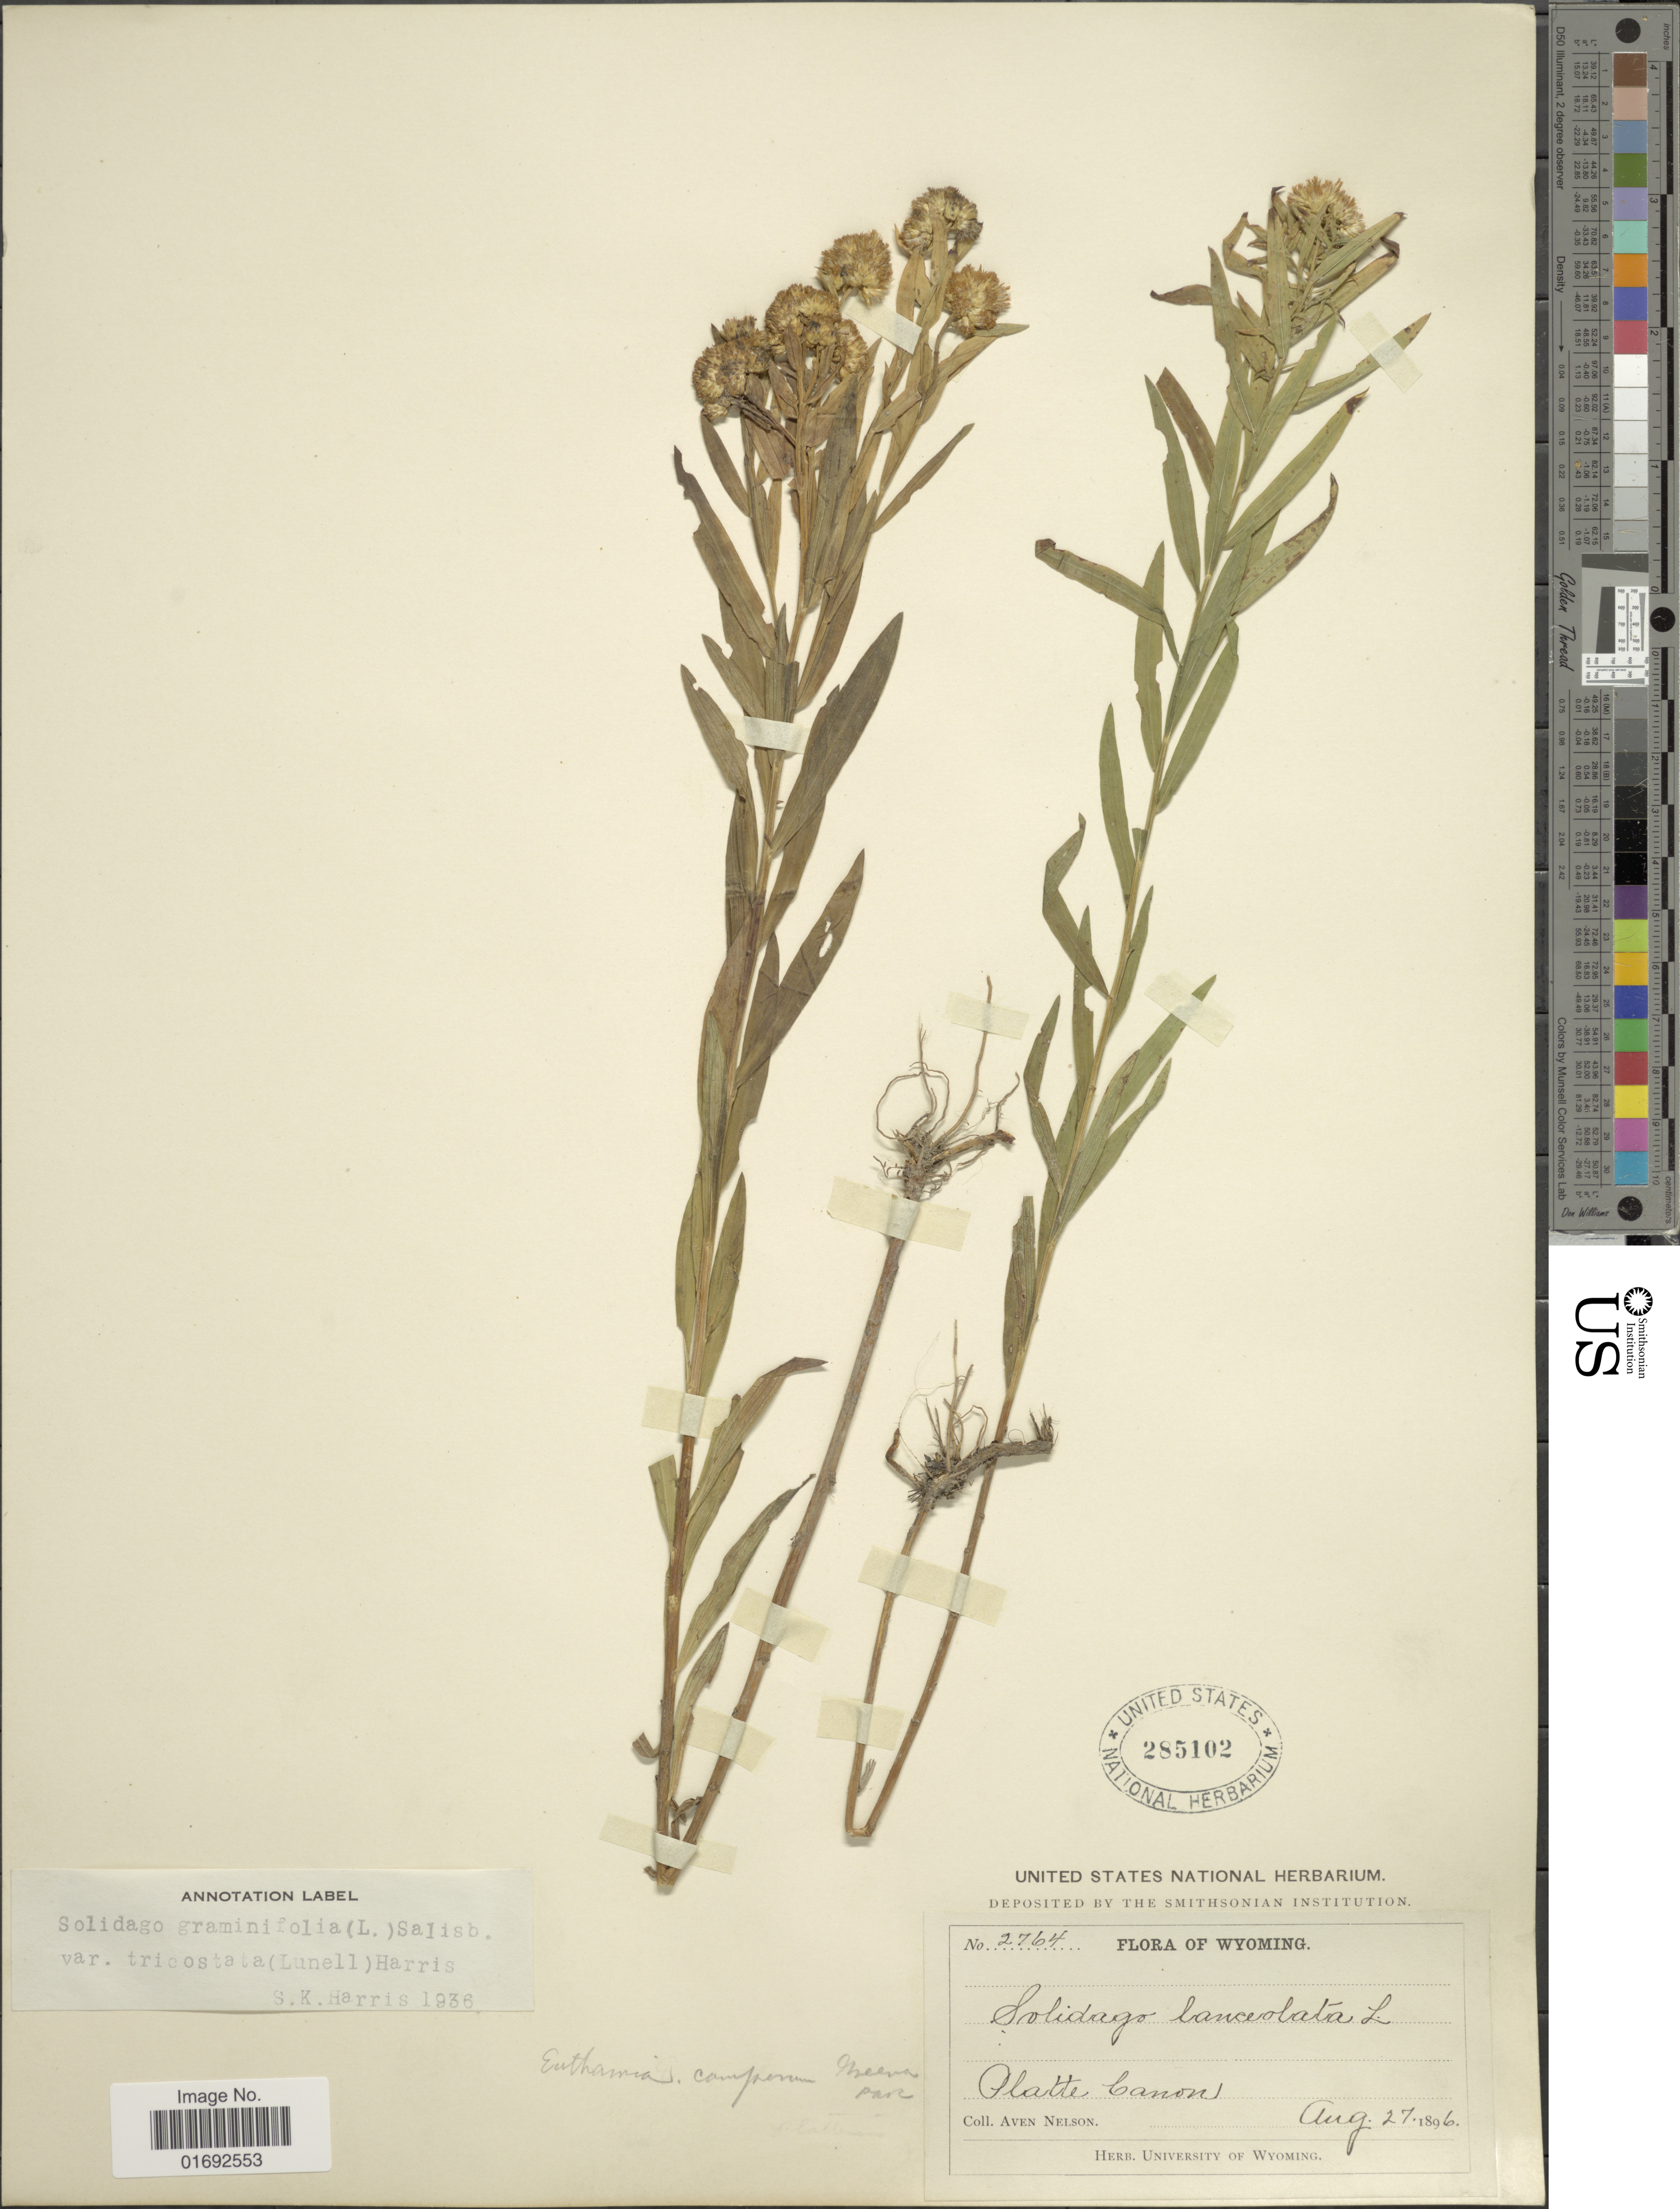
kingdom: Plantae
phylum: Tracheophyta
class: Magnoliopsida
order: Asterales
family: Asteraceae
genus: Euthamia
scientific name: Euthamia graminifolia var. major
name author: (Michx.) Moldenke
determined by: Urbatsch, Lowell E., Curator (LSU), Louisiana State University (UNITED STATES)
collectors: A. Nelson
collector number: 2764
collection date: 1896-08-27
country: United States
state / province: Wyoming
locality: Platte Canon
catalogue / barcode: US 285102